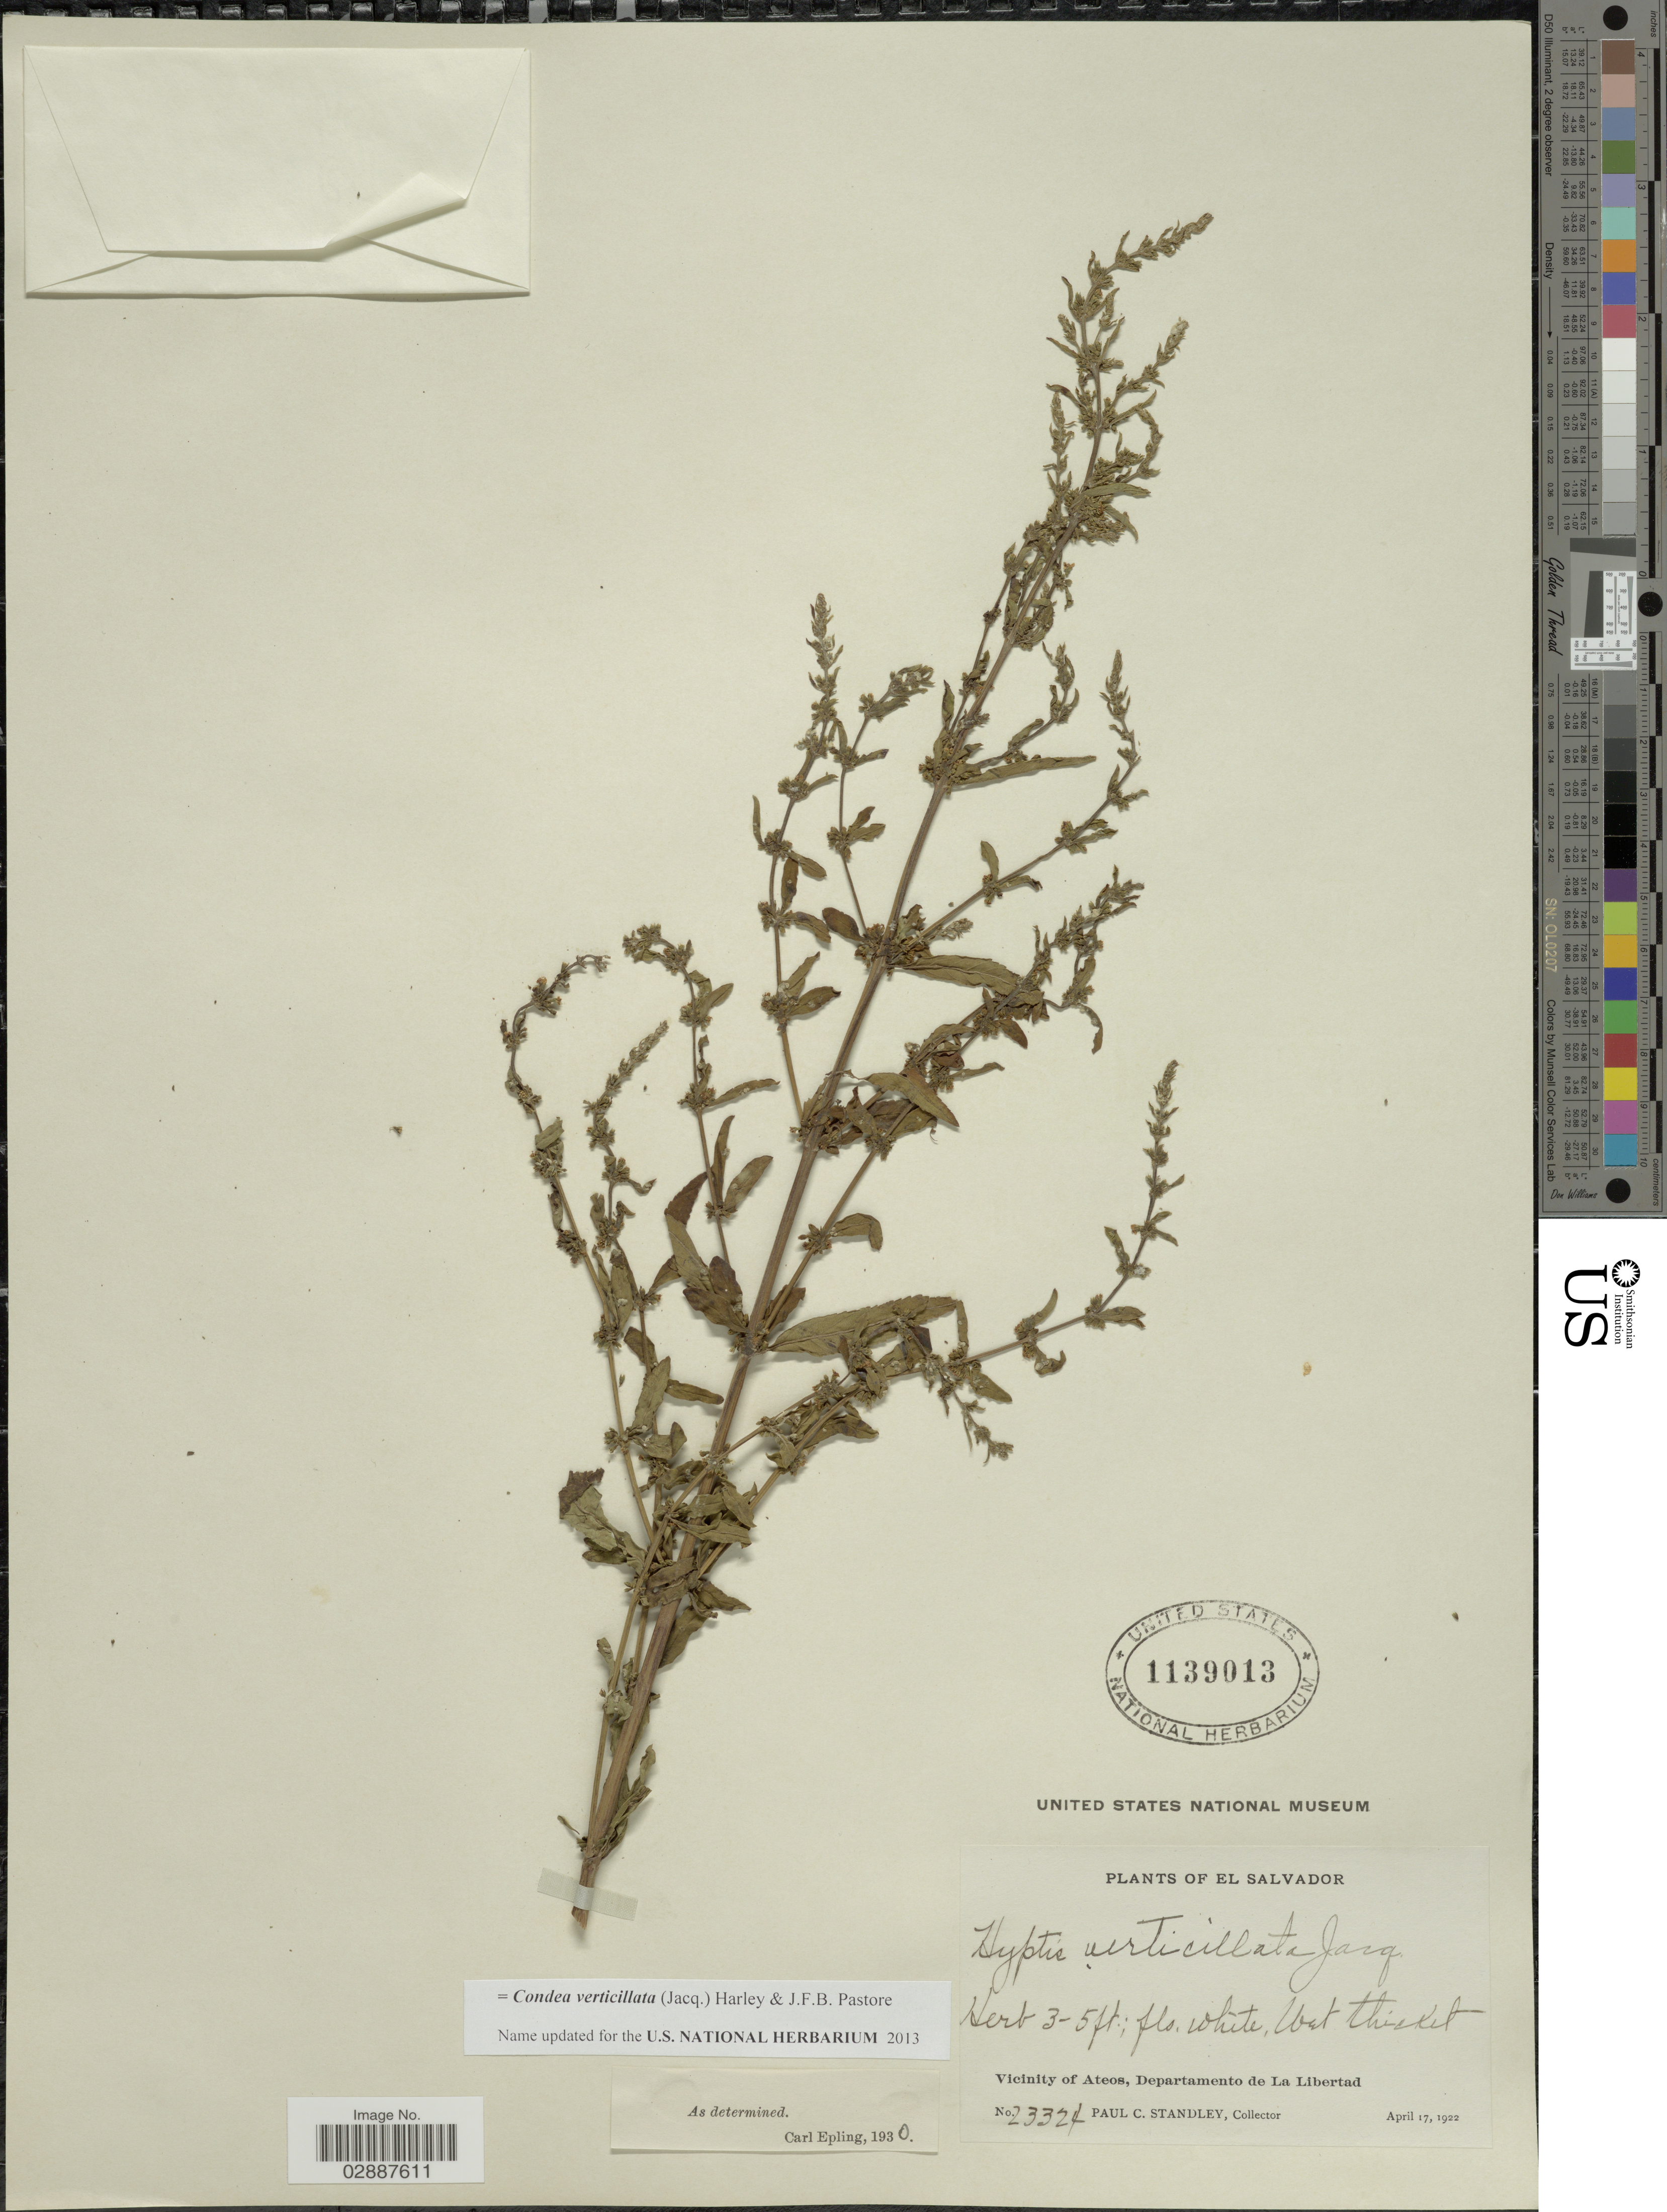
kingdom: Plantae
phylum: Tracheophyta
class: Magnoliopsida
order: Lamiales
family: Lamiaceae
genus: Condea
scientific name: Condea verticillata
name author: (Jacq.) Harley & J.F.B. Pastore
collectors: P. C. Standley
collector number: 23324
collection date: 1922-04-17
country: El Salvador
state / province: La Libertad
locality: Vicinity of Ateos, Departamento de La Libertad.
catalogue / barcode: US 1139013